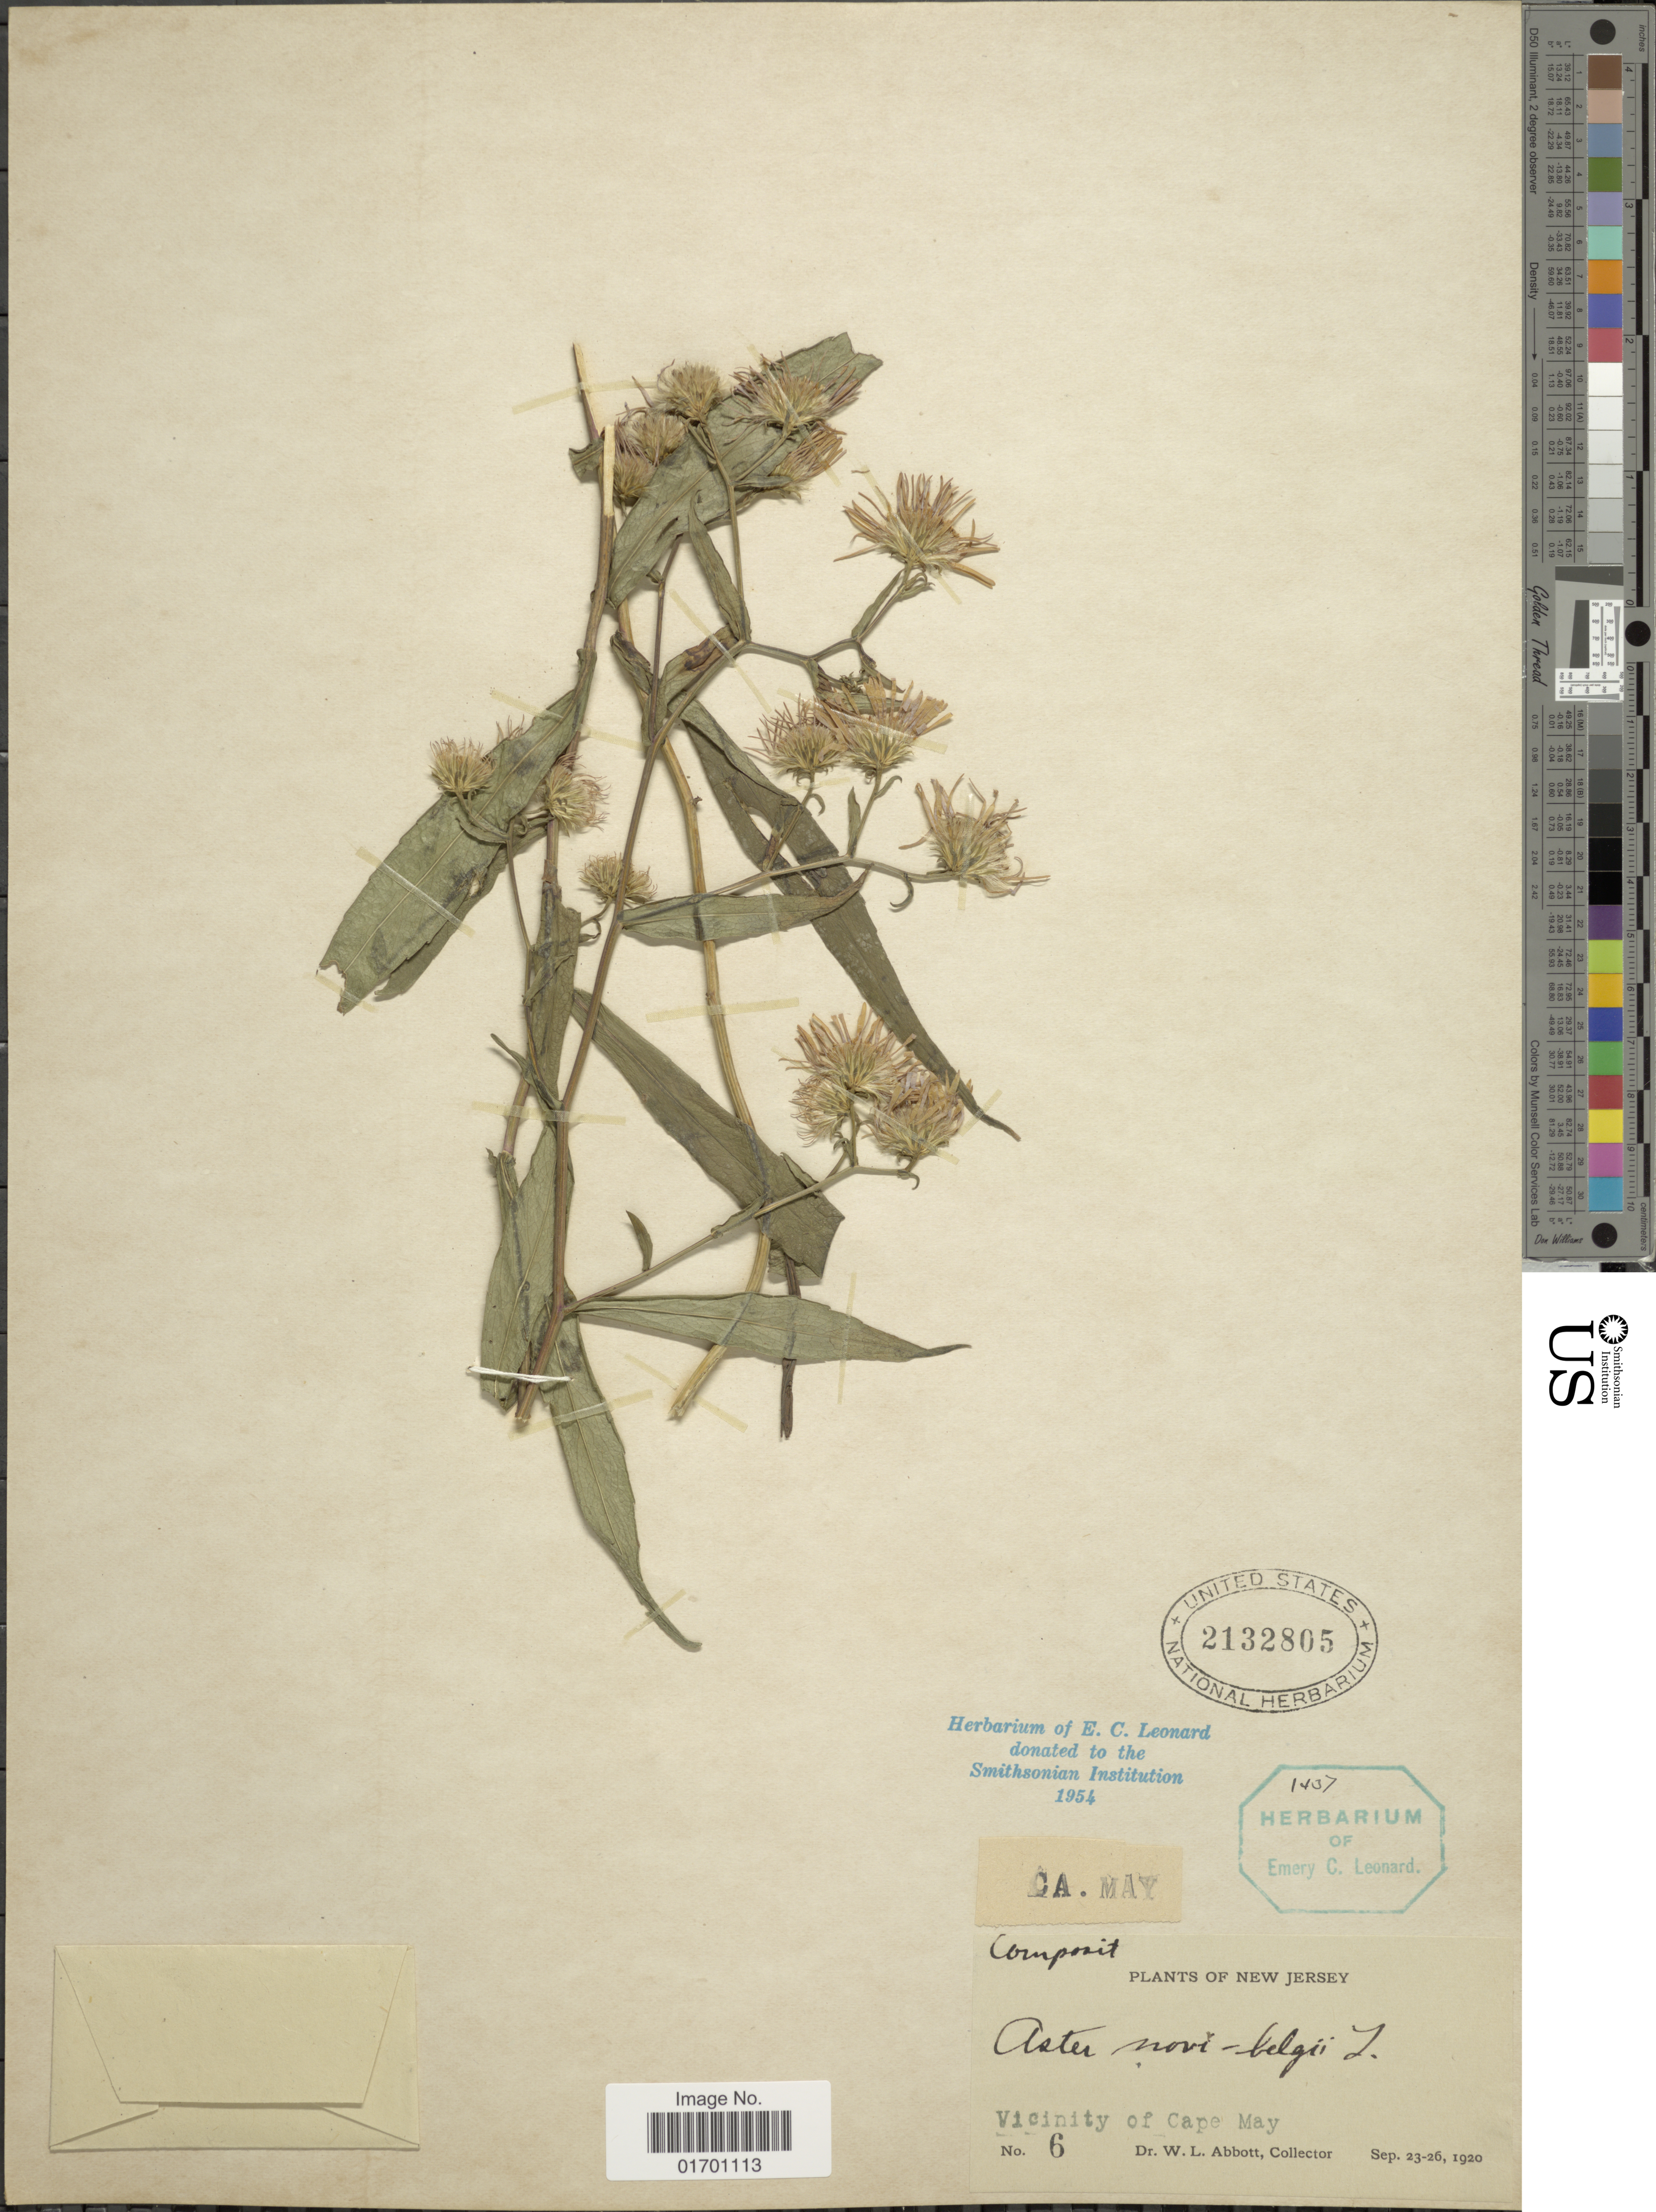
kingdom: Plantae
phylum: Tracheophyta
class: Magnoliopsida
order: Asterales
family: Asteraceae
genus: Symphyotrichum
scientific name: Symphyotrichum novi-belgii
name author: (L.) G.L. Nesom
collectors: W. L. Abbott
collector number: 6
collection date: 1920-09-23/1920-09-26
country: United States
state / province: New Jersey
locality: Vicinity of Cape May.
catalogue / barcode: US 2132805